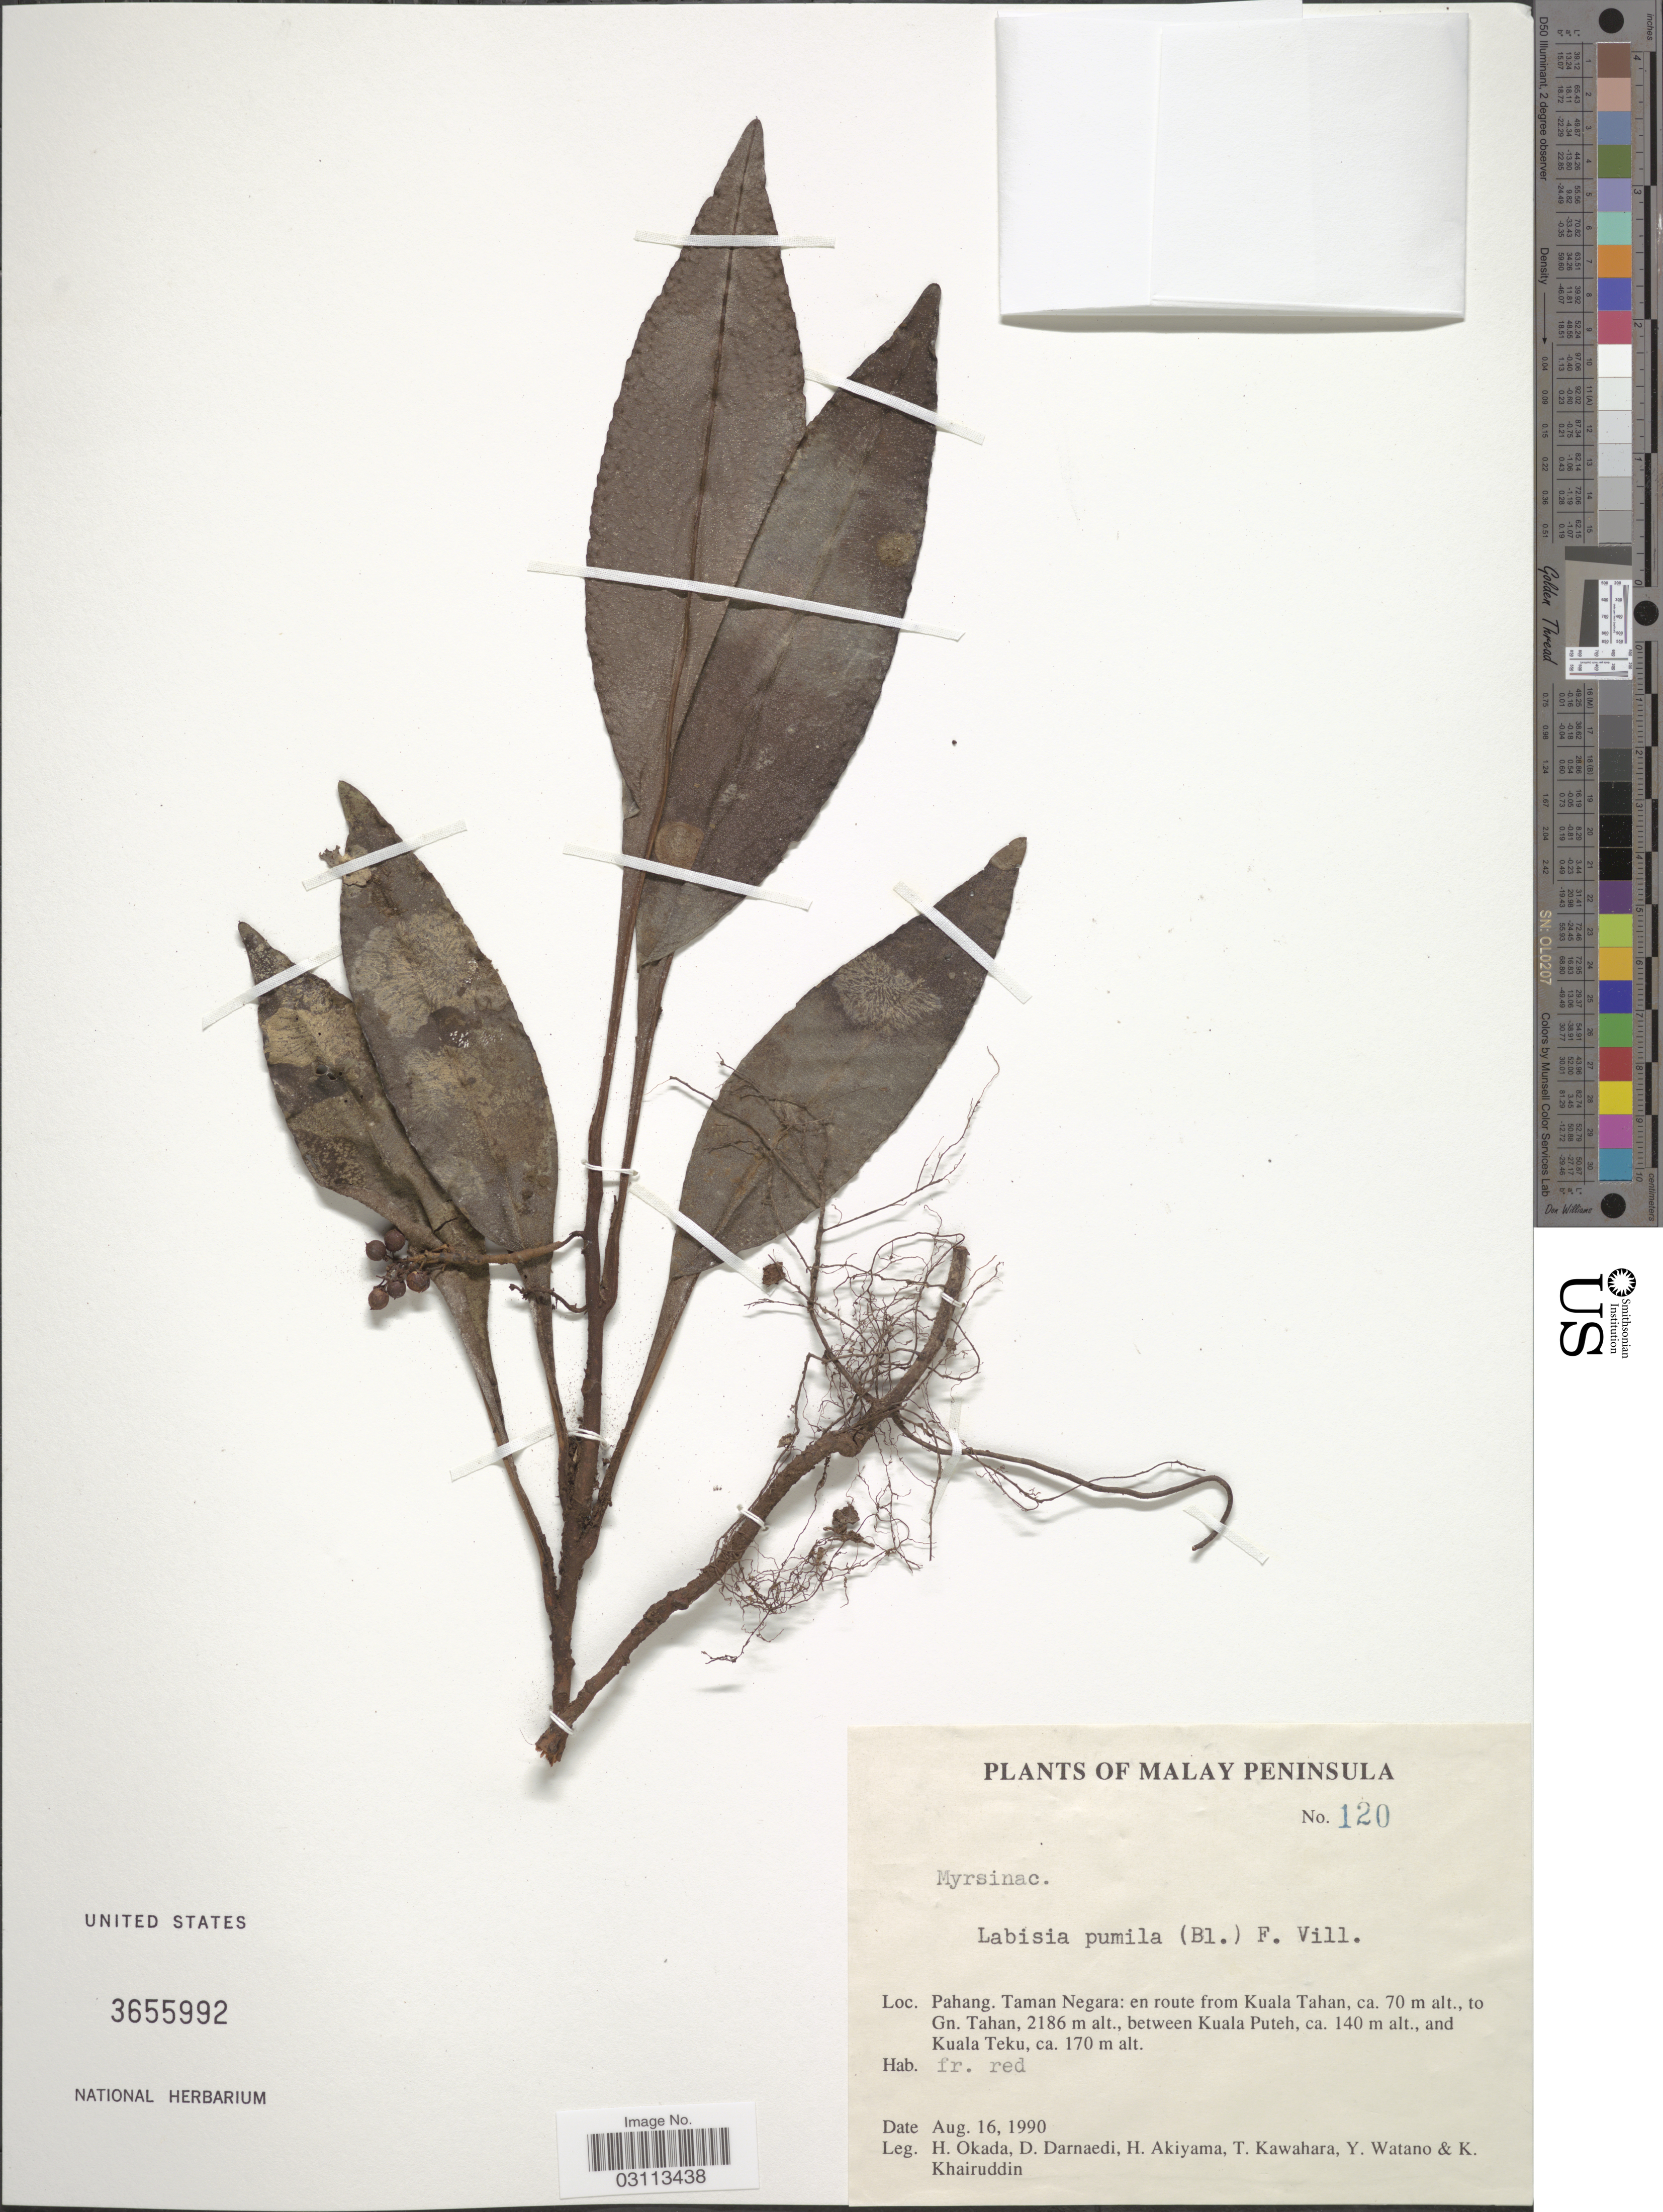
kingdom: Plantae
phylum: Tracheophyta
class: Magnoliopsida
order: Ericales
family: Primulaceae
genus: Labisia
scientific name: Labisia pumila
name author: (Blume) Fern.-Vill.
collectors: H. Okada, D. Darnaedi, H. Akiyama, T. Kawahara & et al.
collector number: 120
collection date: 1990-08-16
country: Malaysia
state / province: Pahang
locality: Malay Peninsula. Taman Negara: en route from Kuala Tahan, to Gn. Tahan, between Kuala Puteh, and Kuala Teku.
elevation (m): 170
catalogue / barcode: US 3655992